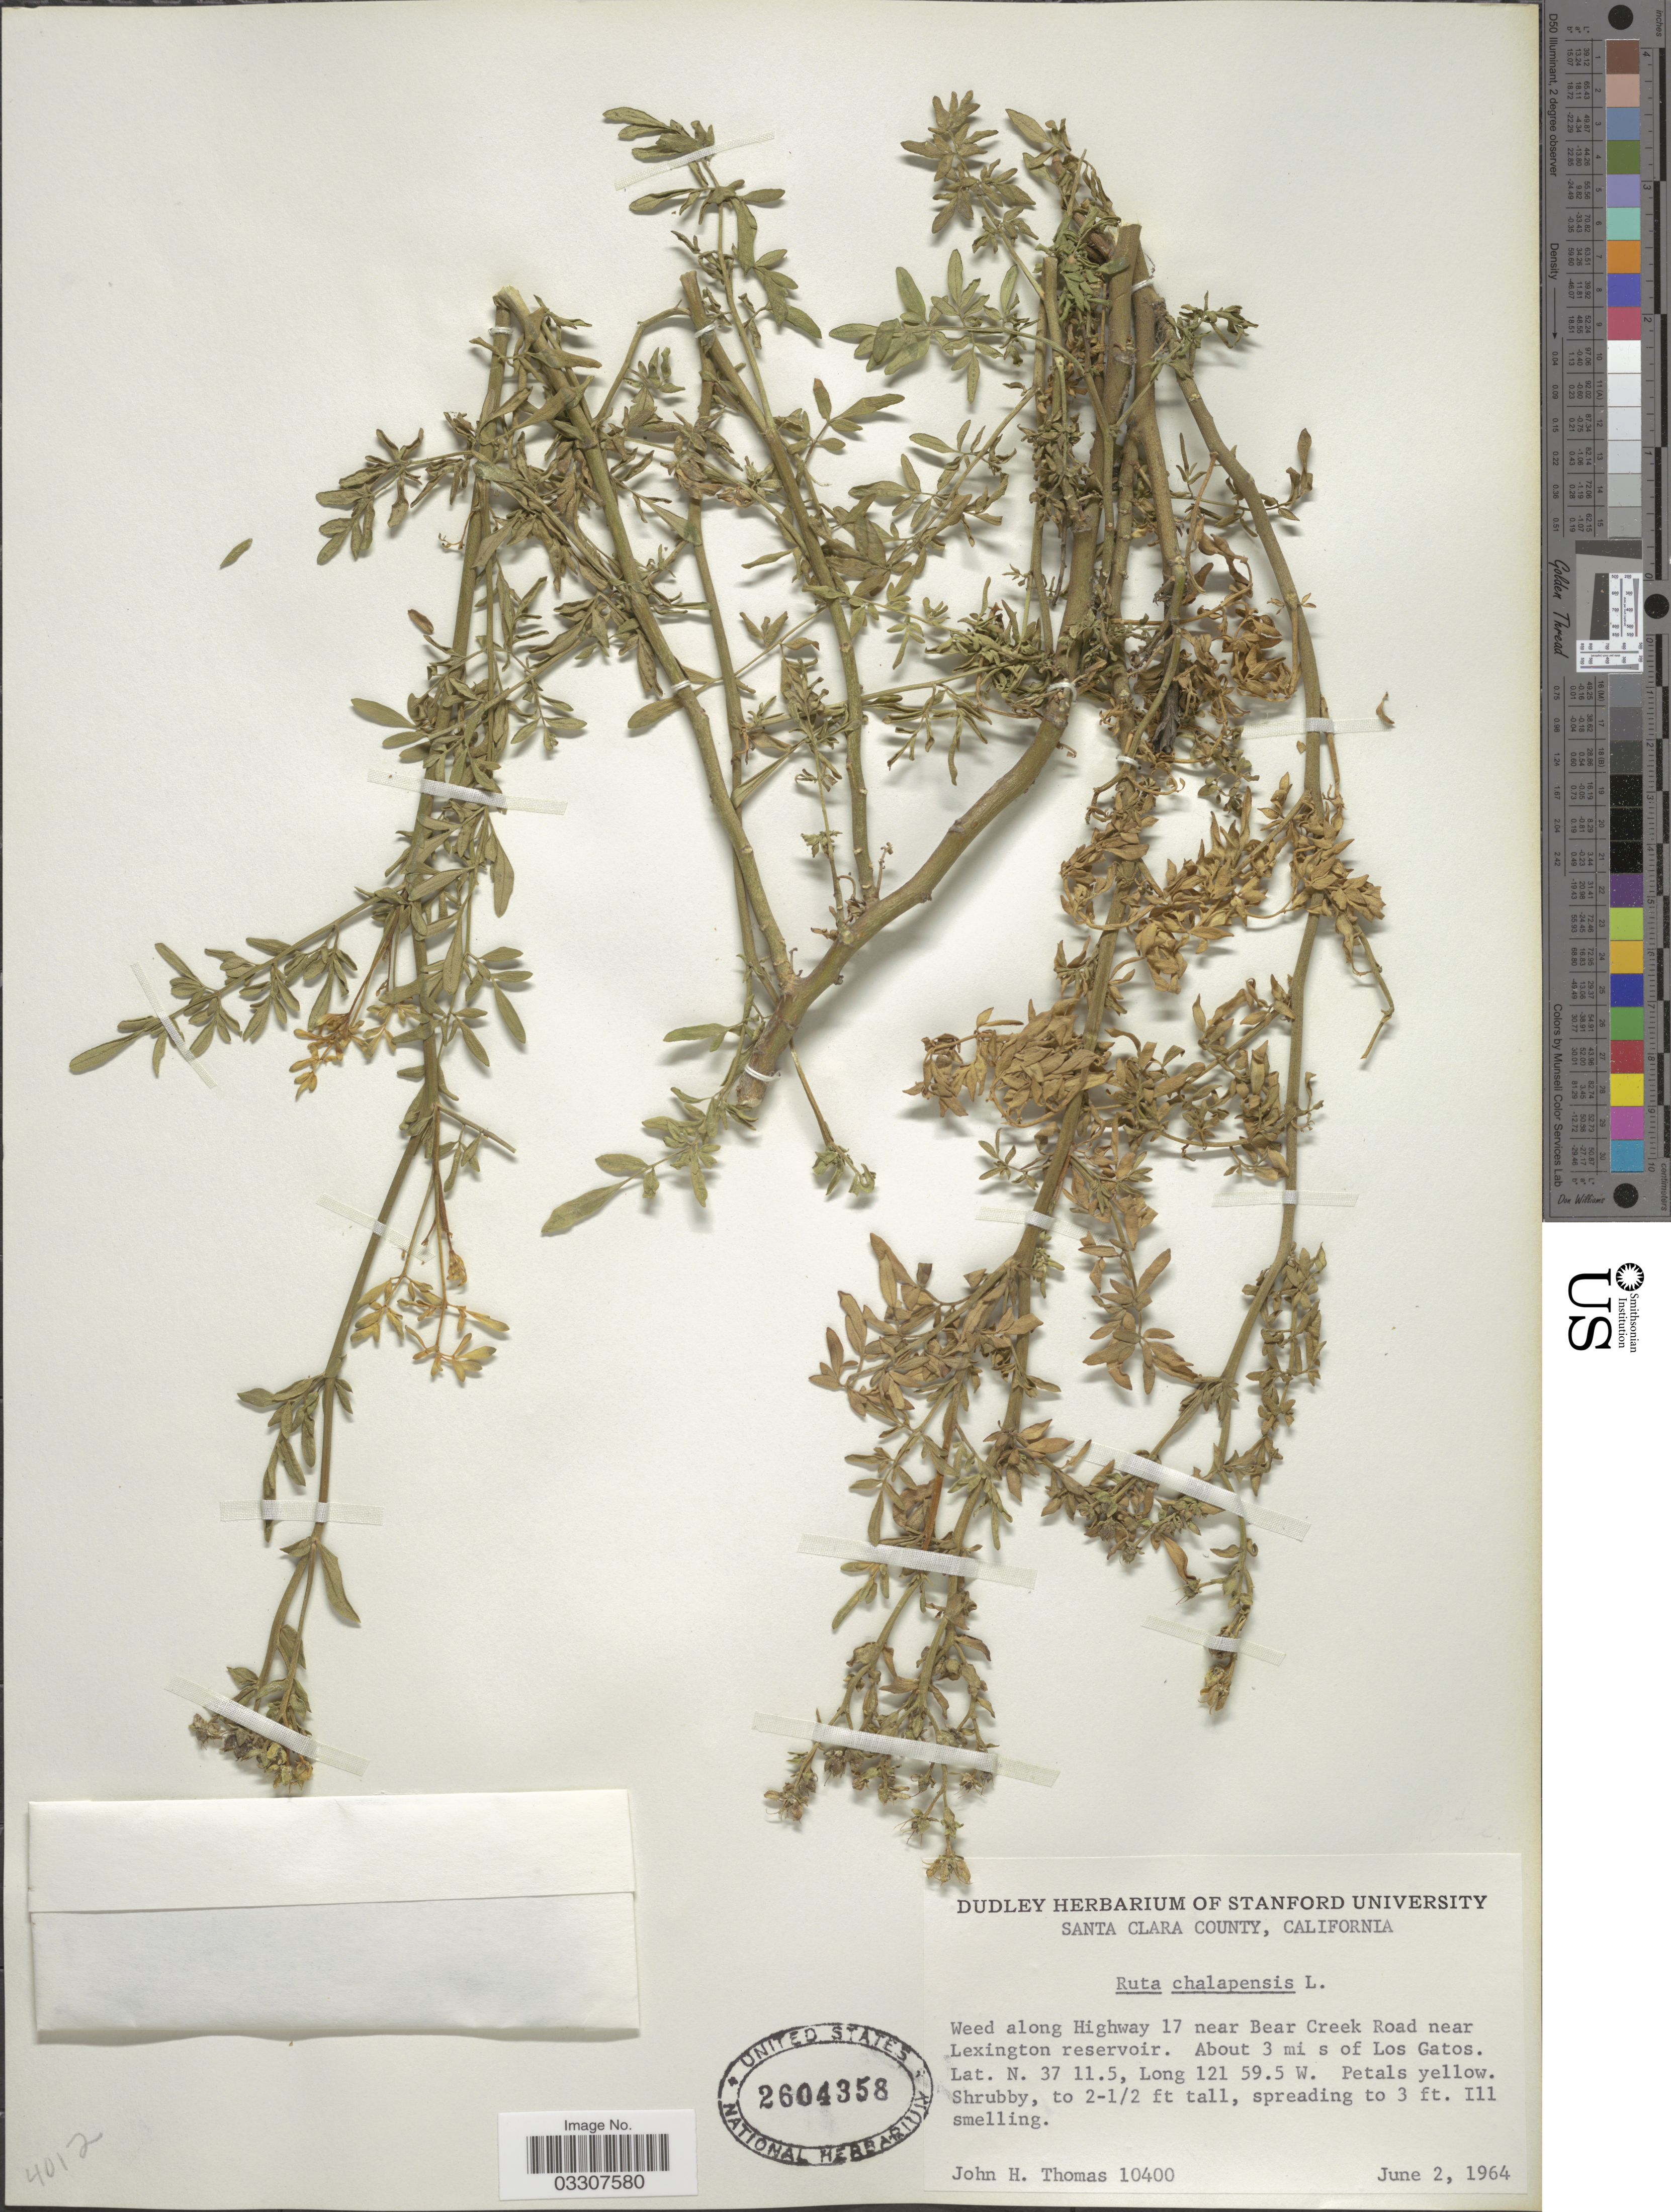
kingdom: Plantae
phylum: Tracheophyta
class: Magnoliopsida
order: Sapindales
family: Rutaceae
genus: Ruta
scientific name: Ruta chalepensis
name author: L.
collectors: J. H. Thomas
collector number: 10400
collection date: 1964-06-02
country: United States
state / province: California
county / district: Santa Clara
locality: Santa Clara County. Weed along Highway 17 near Bear Creek Road near Lexington reservoir. About 3 mi s of Los Gatos.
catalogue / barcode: US 2604358